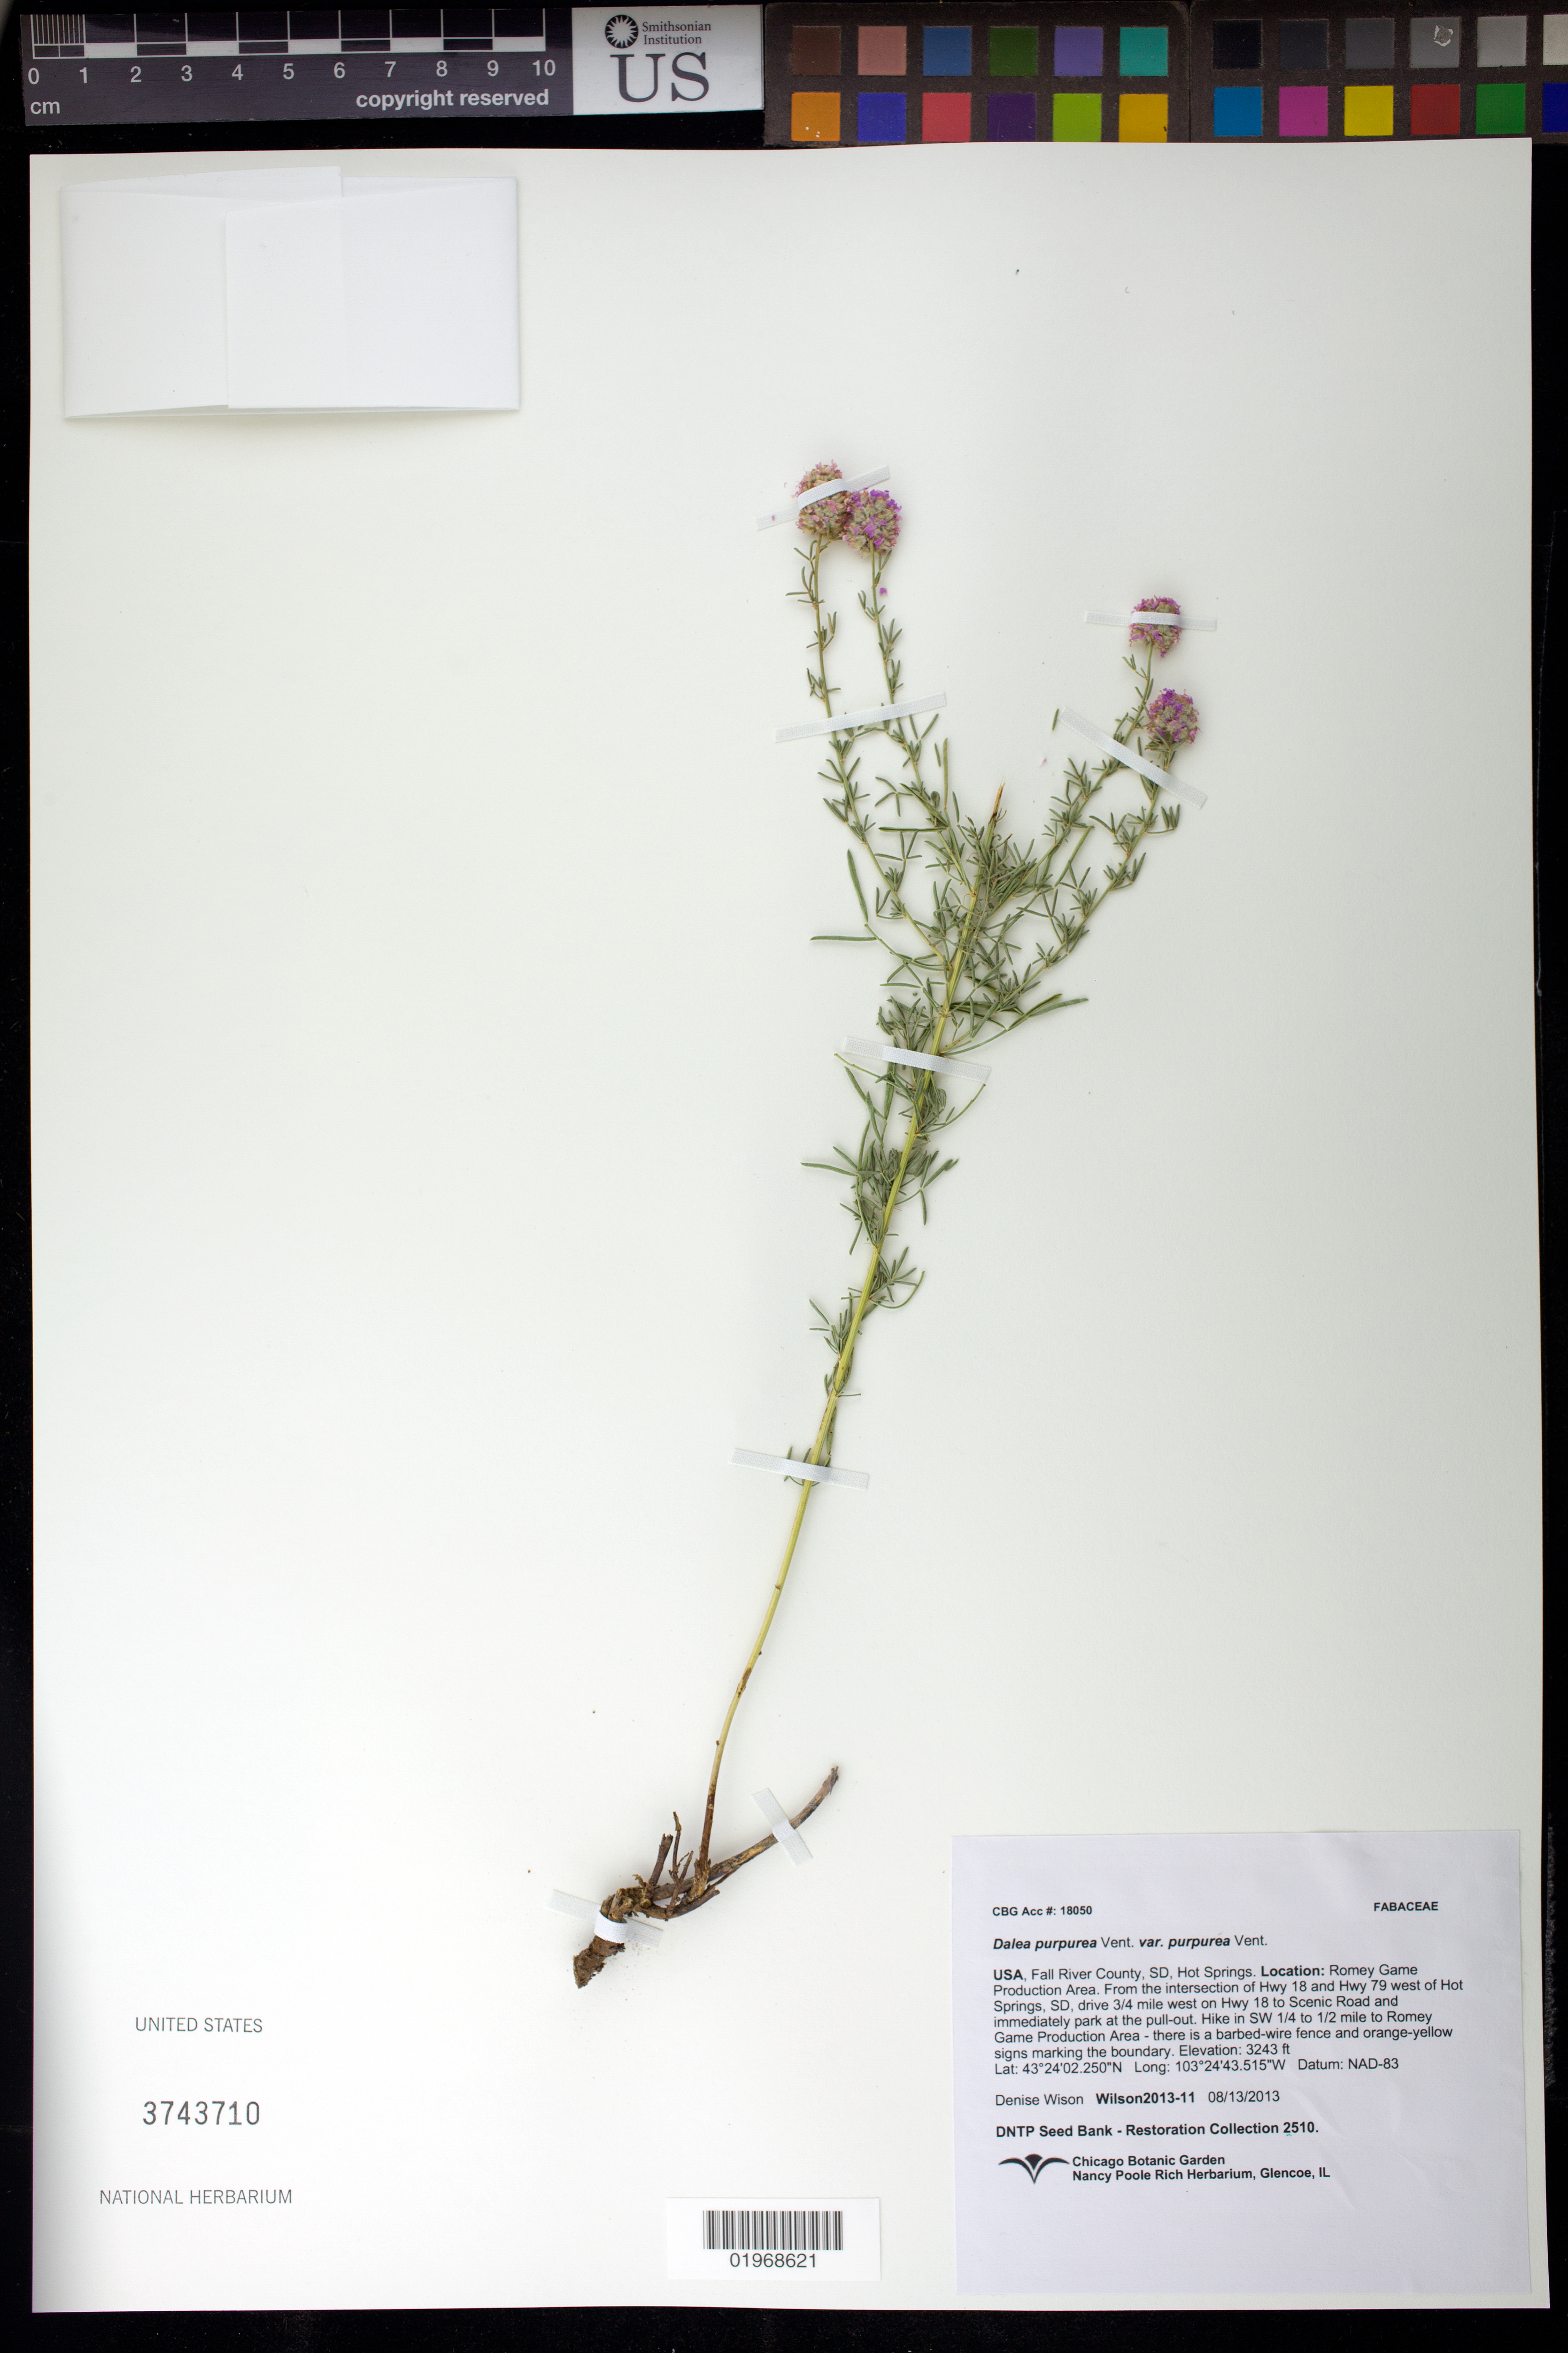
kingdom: Plantae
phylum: Tracheophyta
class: Magnoliopsida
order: Fabales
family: Fabaceae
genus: Dalea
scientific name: Dalea purpurea var. purpurea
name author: Vent.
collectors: D. Wilson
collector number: Wilson2013-11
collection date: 2013-08-13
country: United States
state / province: South Dakota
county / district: Fall River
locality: Hot Springs, Romey Game Production Area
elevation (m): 988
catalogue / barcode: US 3743710